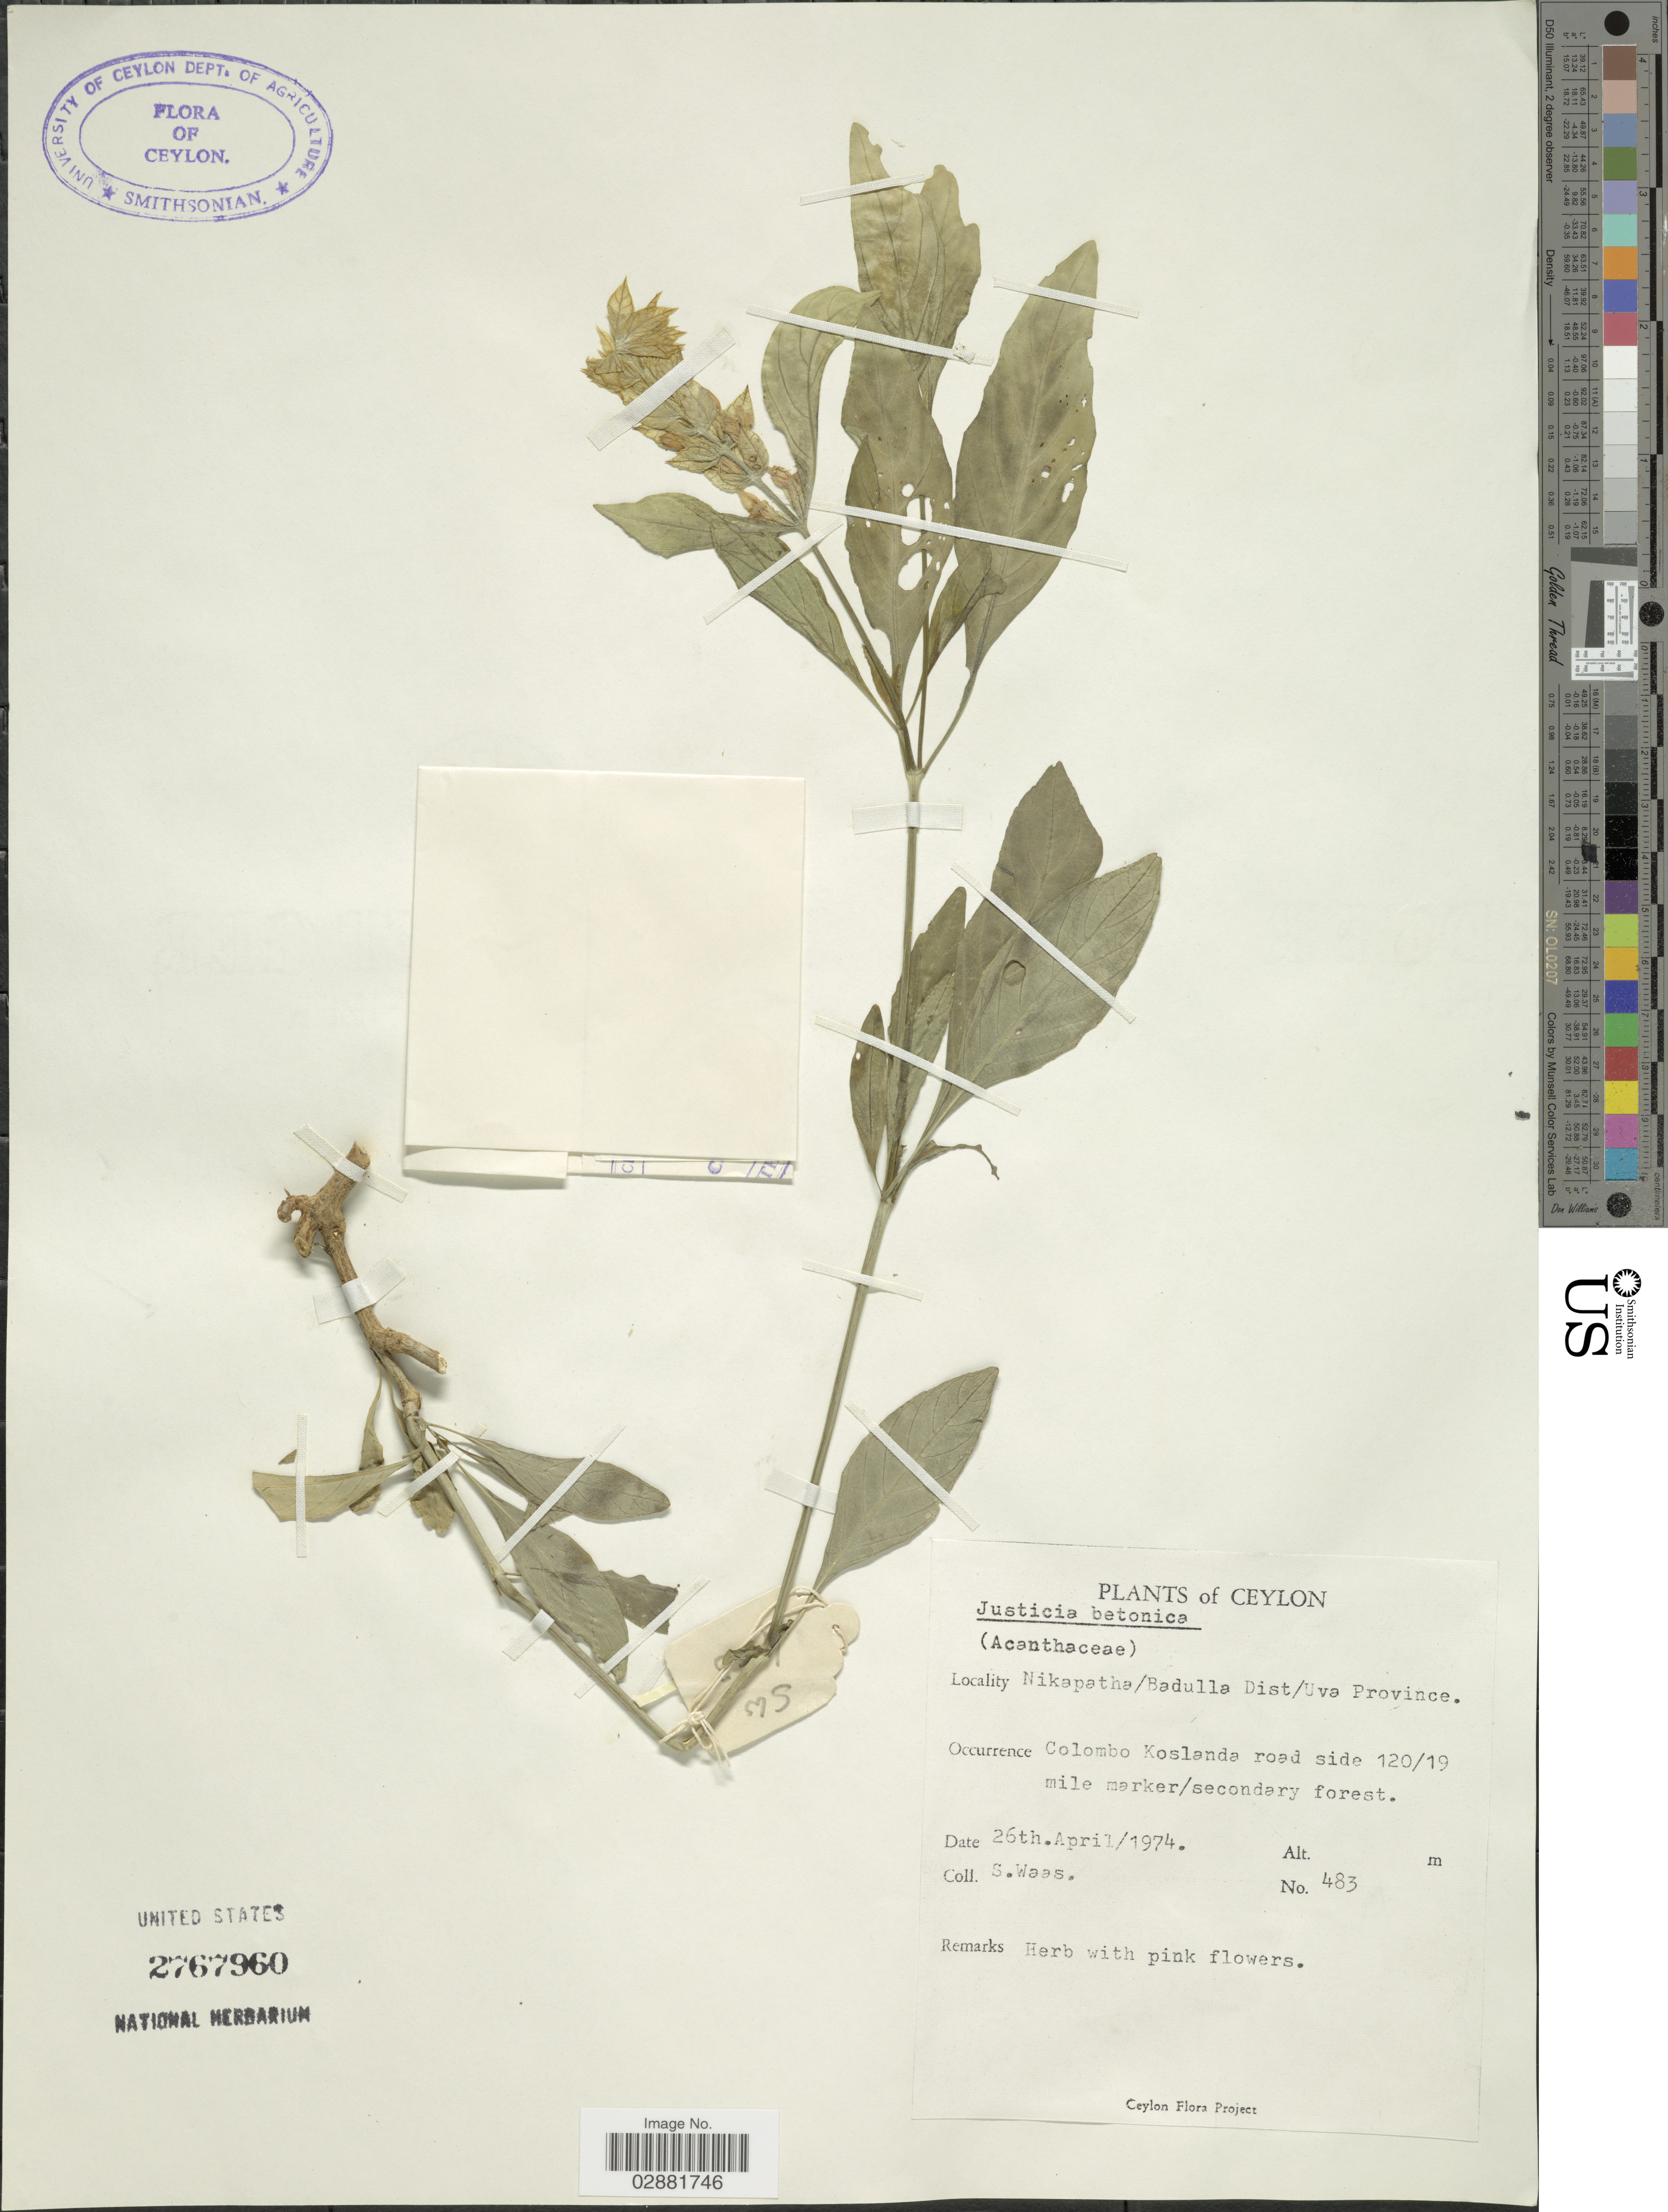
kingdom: Plantae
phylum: Tracheophyta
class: Magnoliopsida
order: Lamiales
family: Acanthaceae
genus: Justicia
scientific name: Justicia betonica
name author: L.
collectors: S. Waas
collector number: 483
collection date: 1974-04-26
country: Sri Lanka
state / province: Uva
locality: Ceylon, Nikapatha/Badulla Dist., Colombo Koslanda road side 120/19 mile marker/secondary forest.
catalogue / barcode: US 2767960